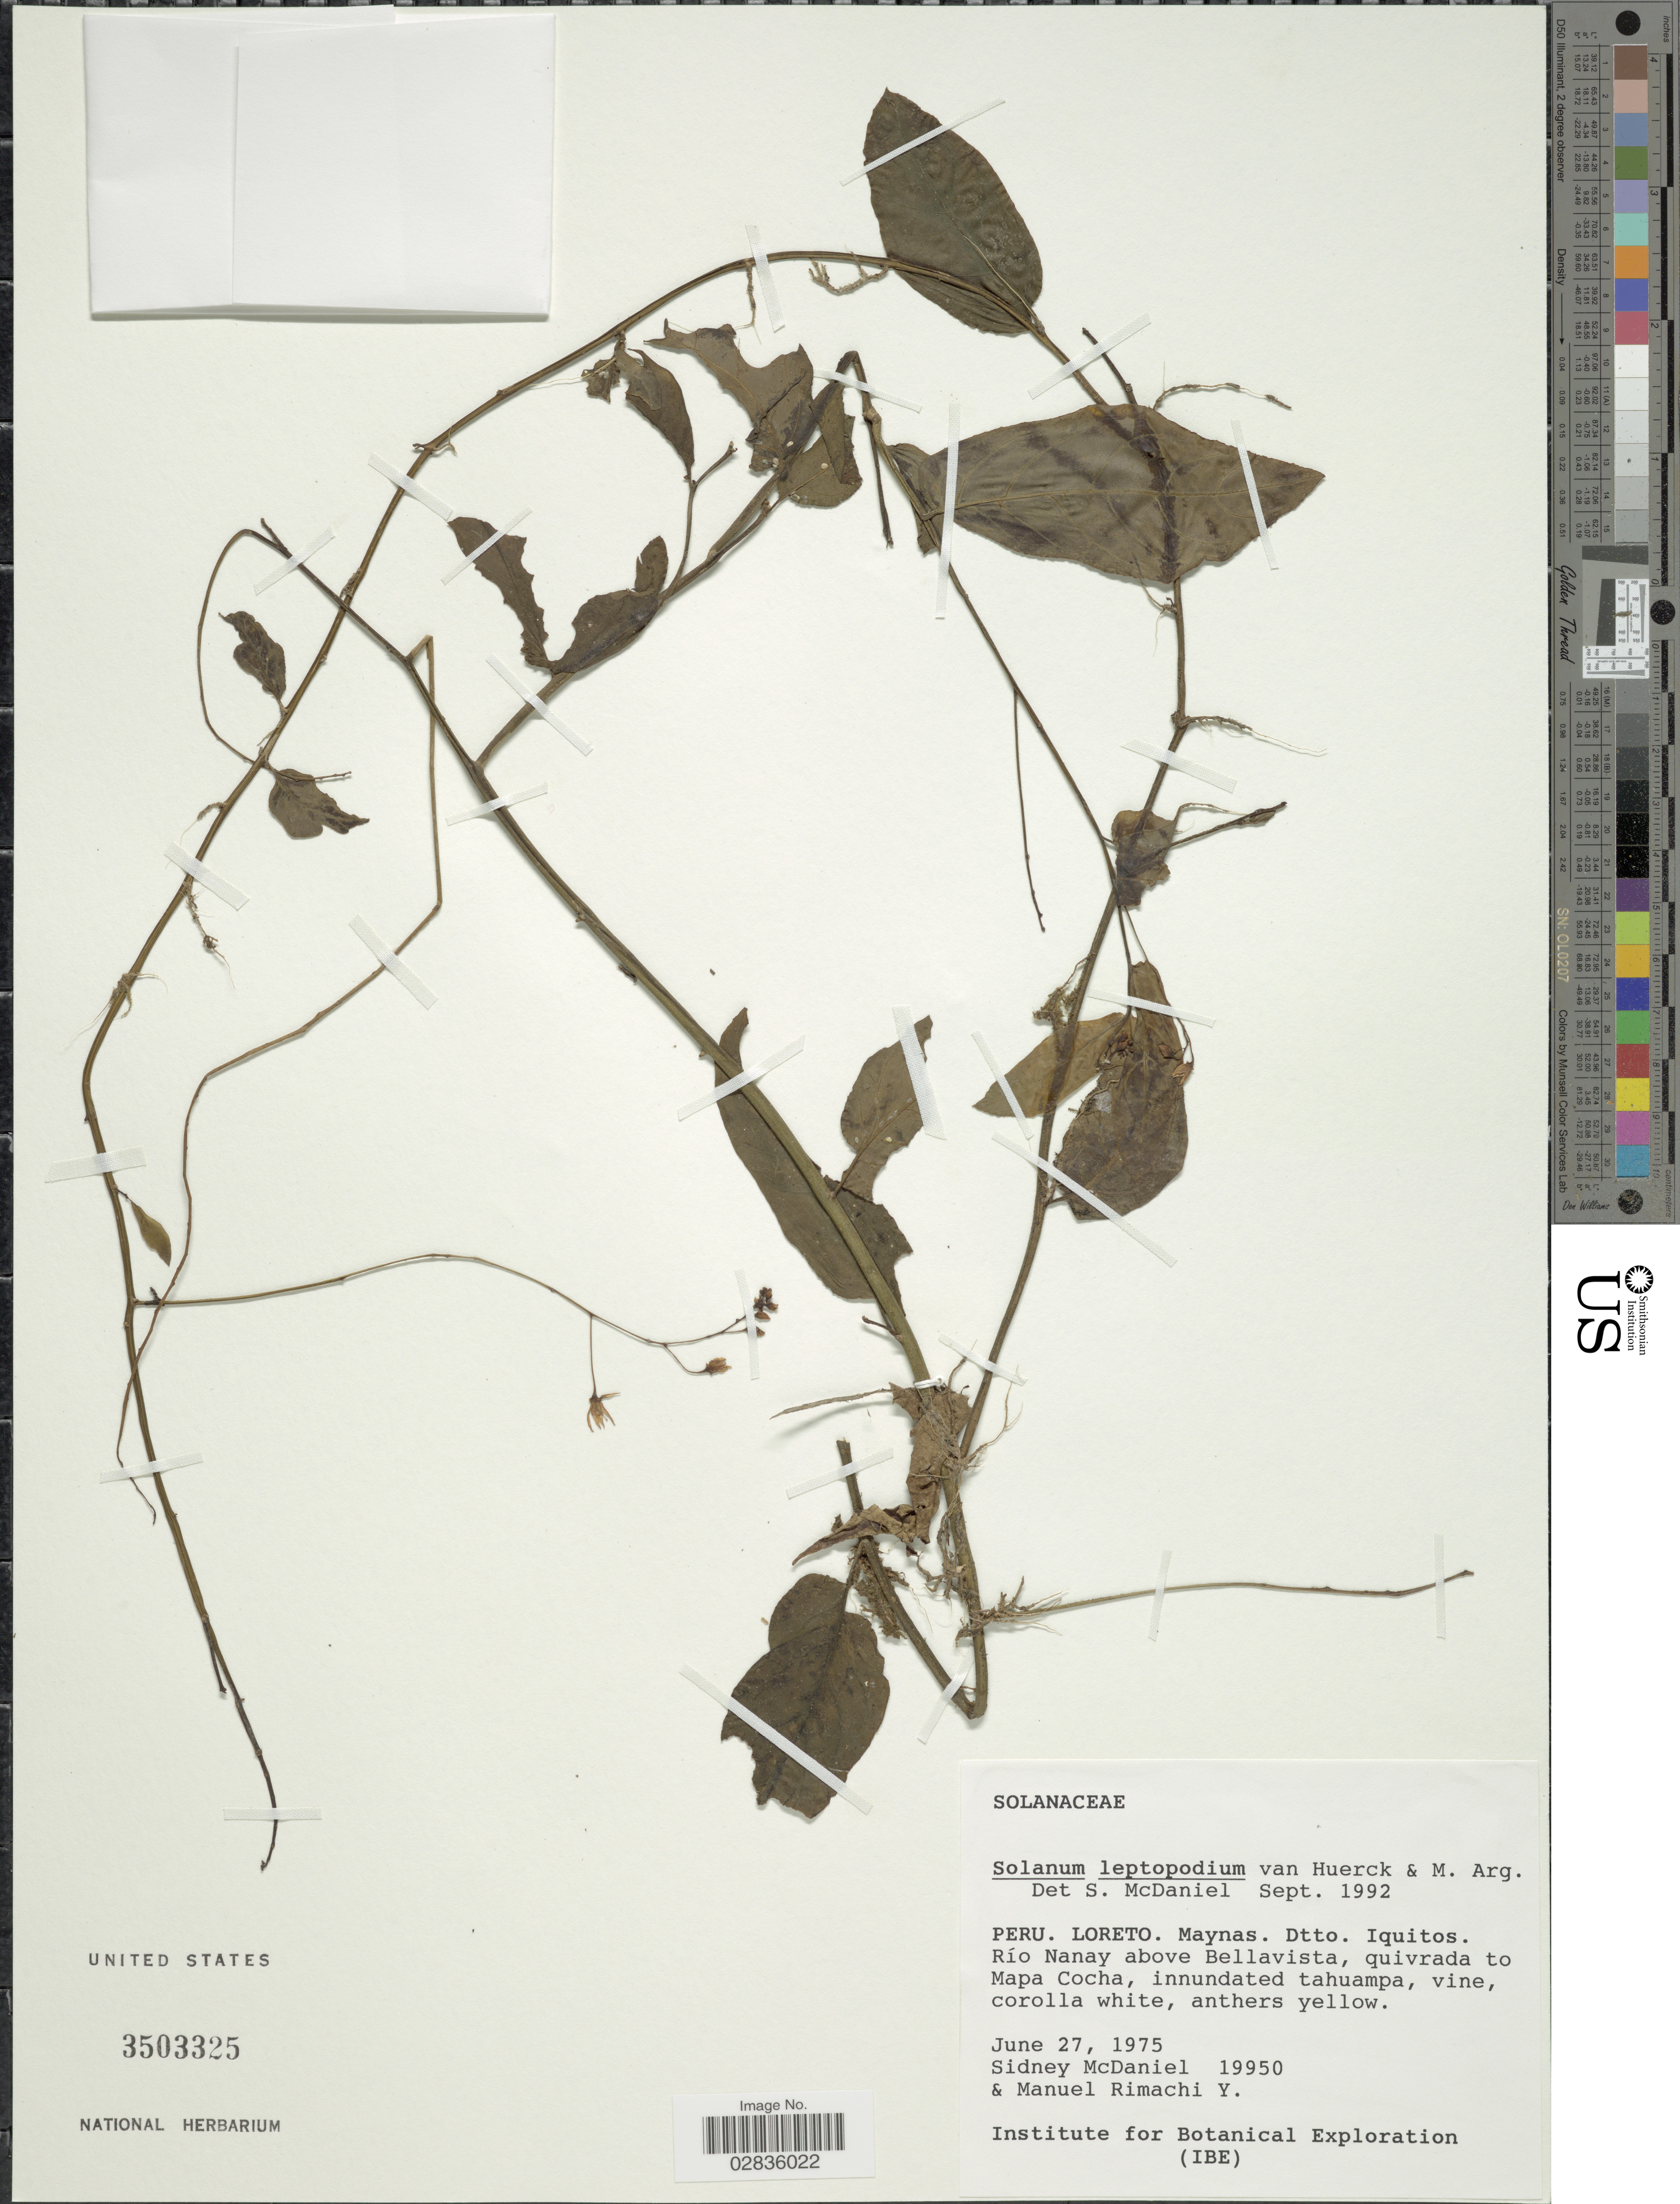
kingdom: Plantae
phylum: Tracheophyta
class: Magnoliopsida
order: Solanales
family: Solanaceae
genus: Solanum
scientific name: Solanum leptopodum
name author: Van Heurck & Müll. Arg.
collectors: S. McDaniel & M. Rimachi Y.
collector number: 19950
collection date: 1975-06-27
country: Peru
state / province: Loreto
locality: Maynas. Dtto. Iquitos. Río Nanay above Bellavista, quivrada to Mapa Cocha.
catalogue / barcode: US 3503325